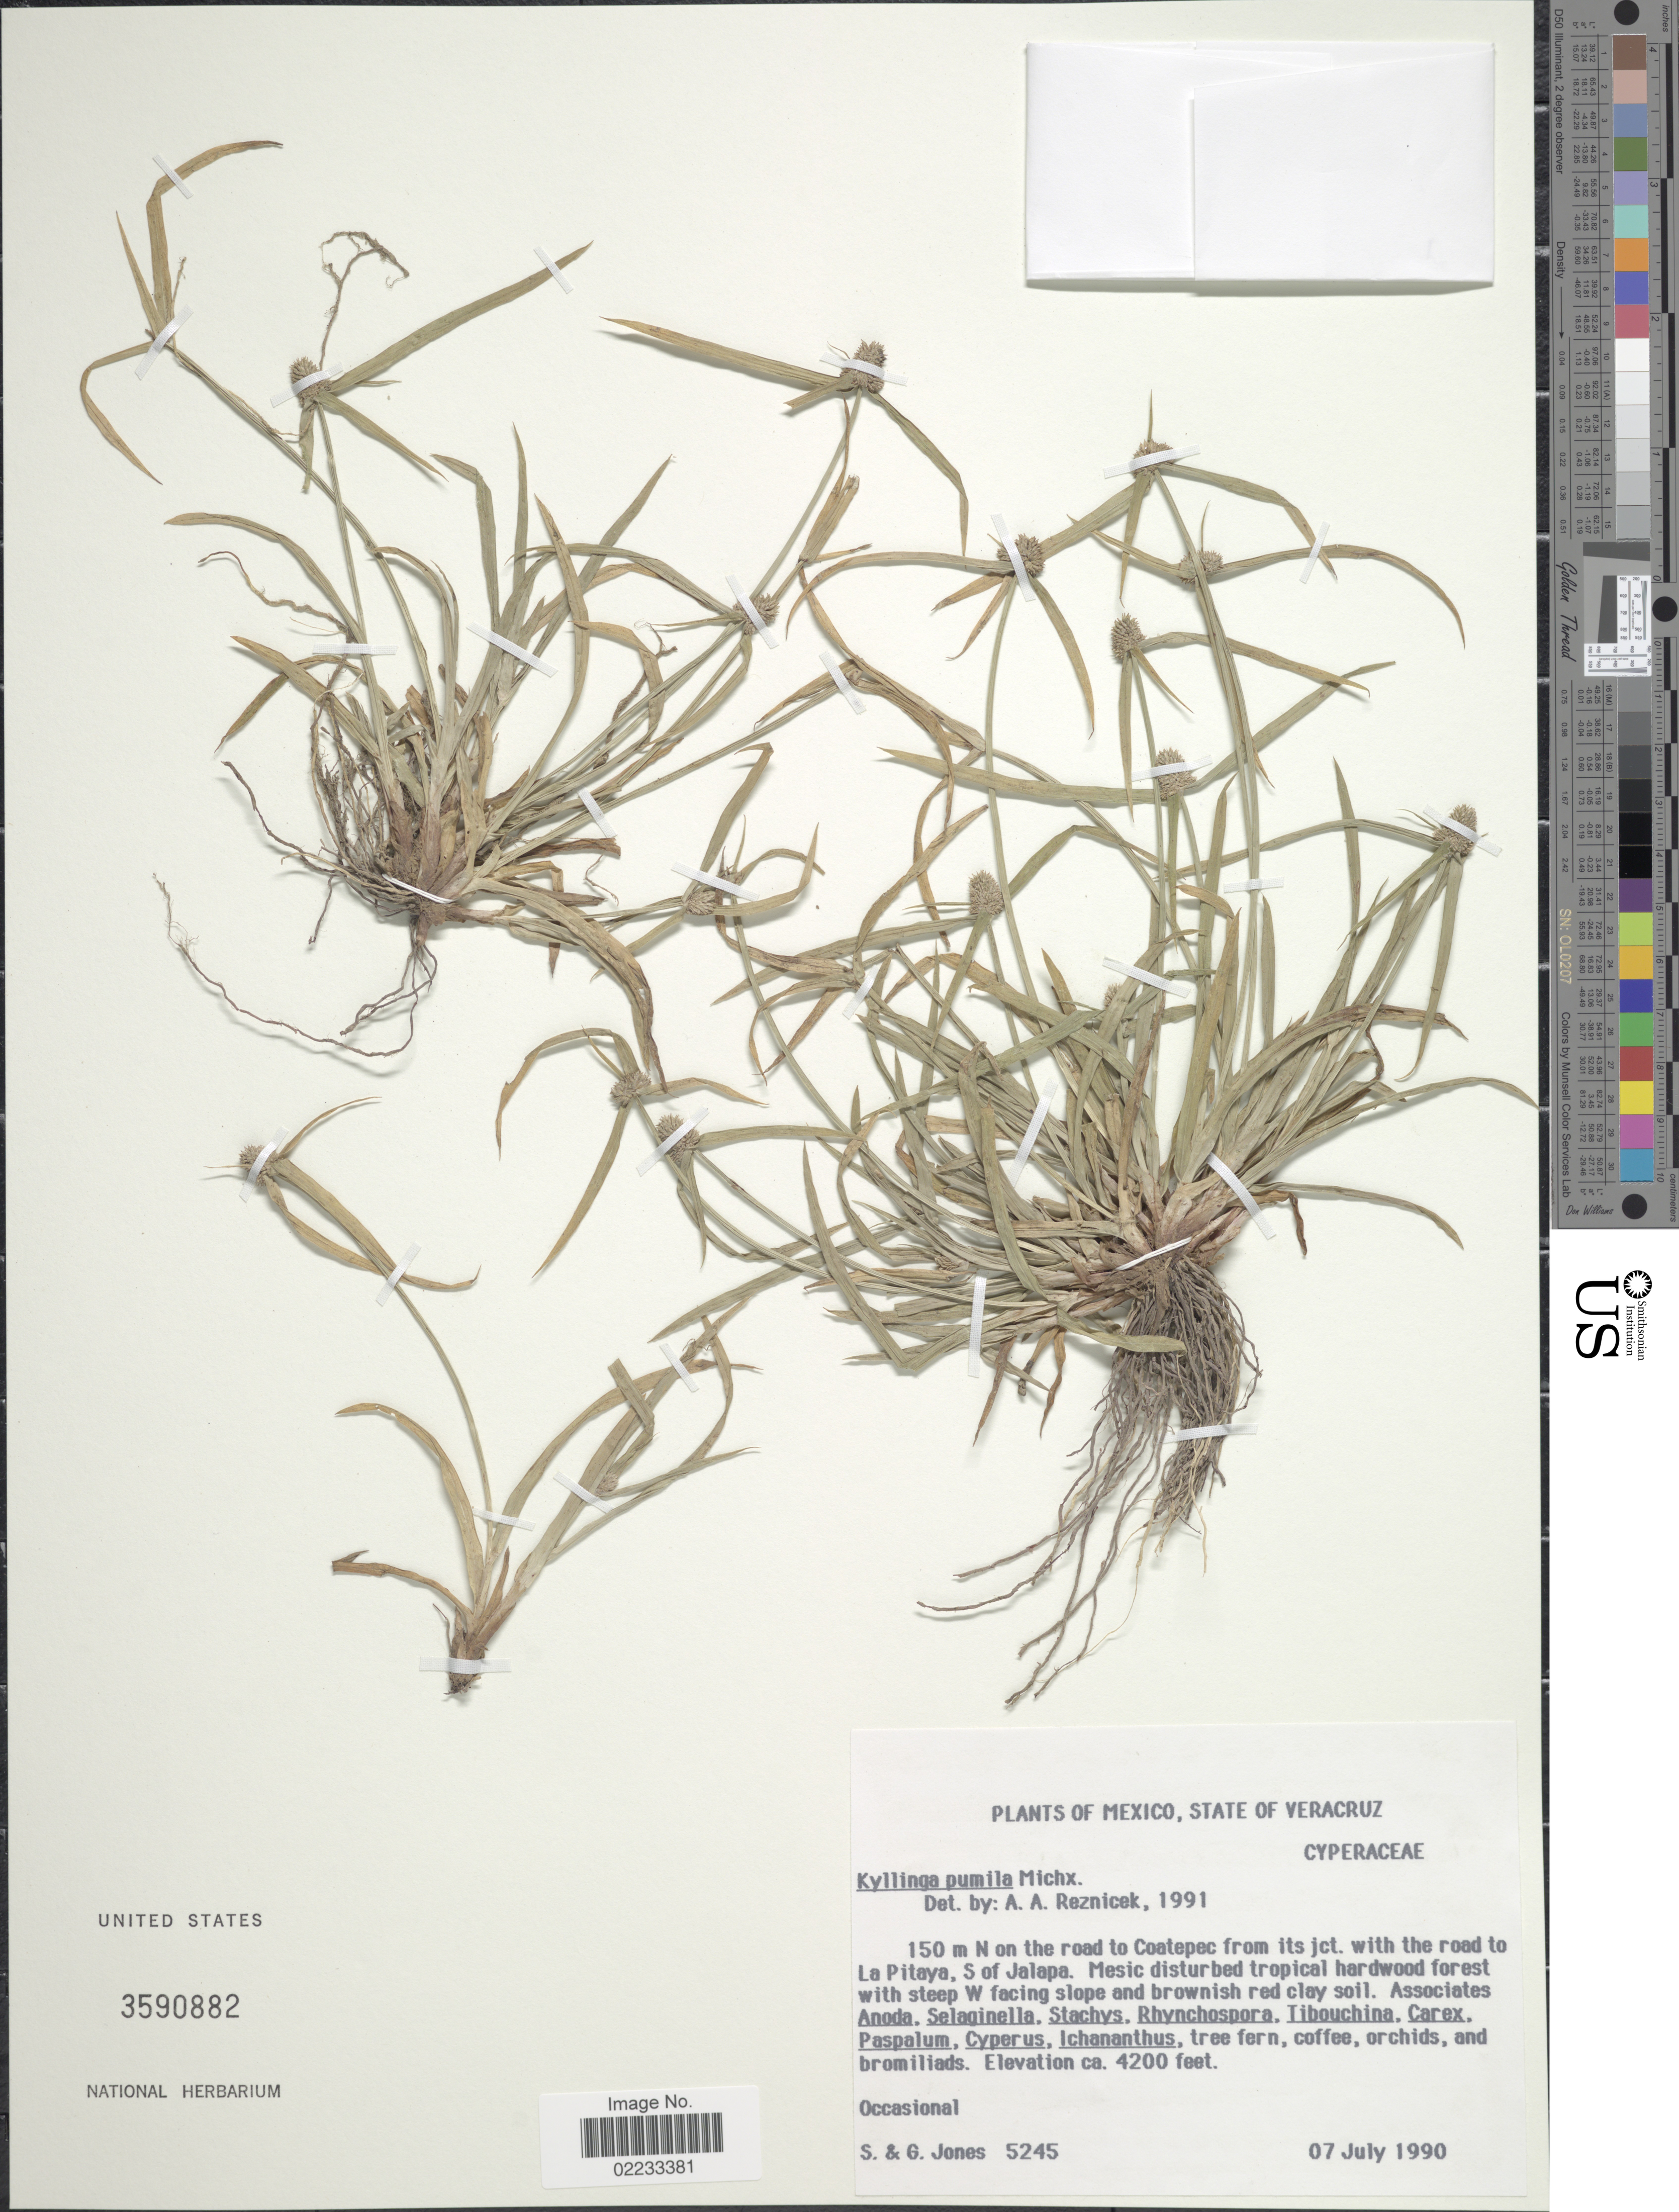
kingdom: Plantae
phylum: Tracheophyta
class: Liliopsida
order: Poales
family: Cyperaceae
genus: Cyperus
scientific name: Cyperus hortensis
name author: (Salzm. ex Steud.) Dorr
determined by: Strong, Mark T., (BOT), Smithsonian Institution - National Museum of Natural History (UNITED STATES)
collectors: S. Jones & G. Jones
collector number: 5245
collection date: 1990-07-07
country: Mexico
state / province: Veracruz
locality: Veracruz, 150 m N on the road to Coatepec from its jct. with the road to La Pitaya, S of Jalapa, mesic disturbed tropical hardwood forest with stee [ W facing slope.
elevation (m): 1280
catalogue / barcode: US 3590882